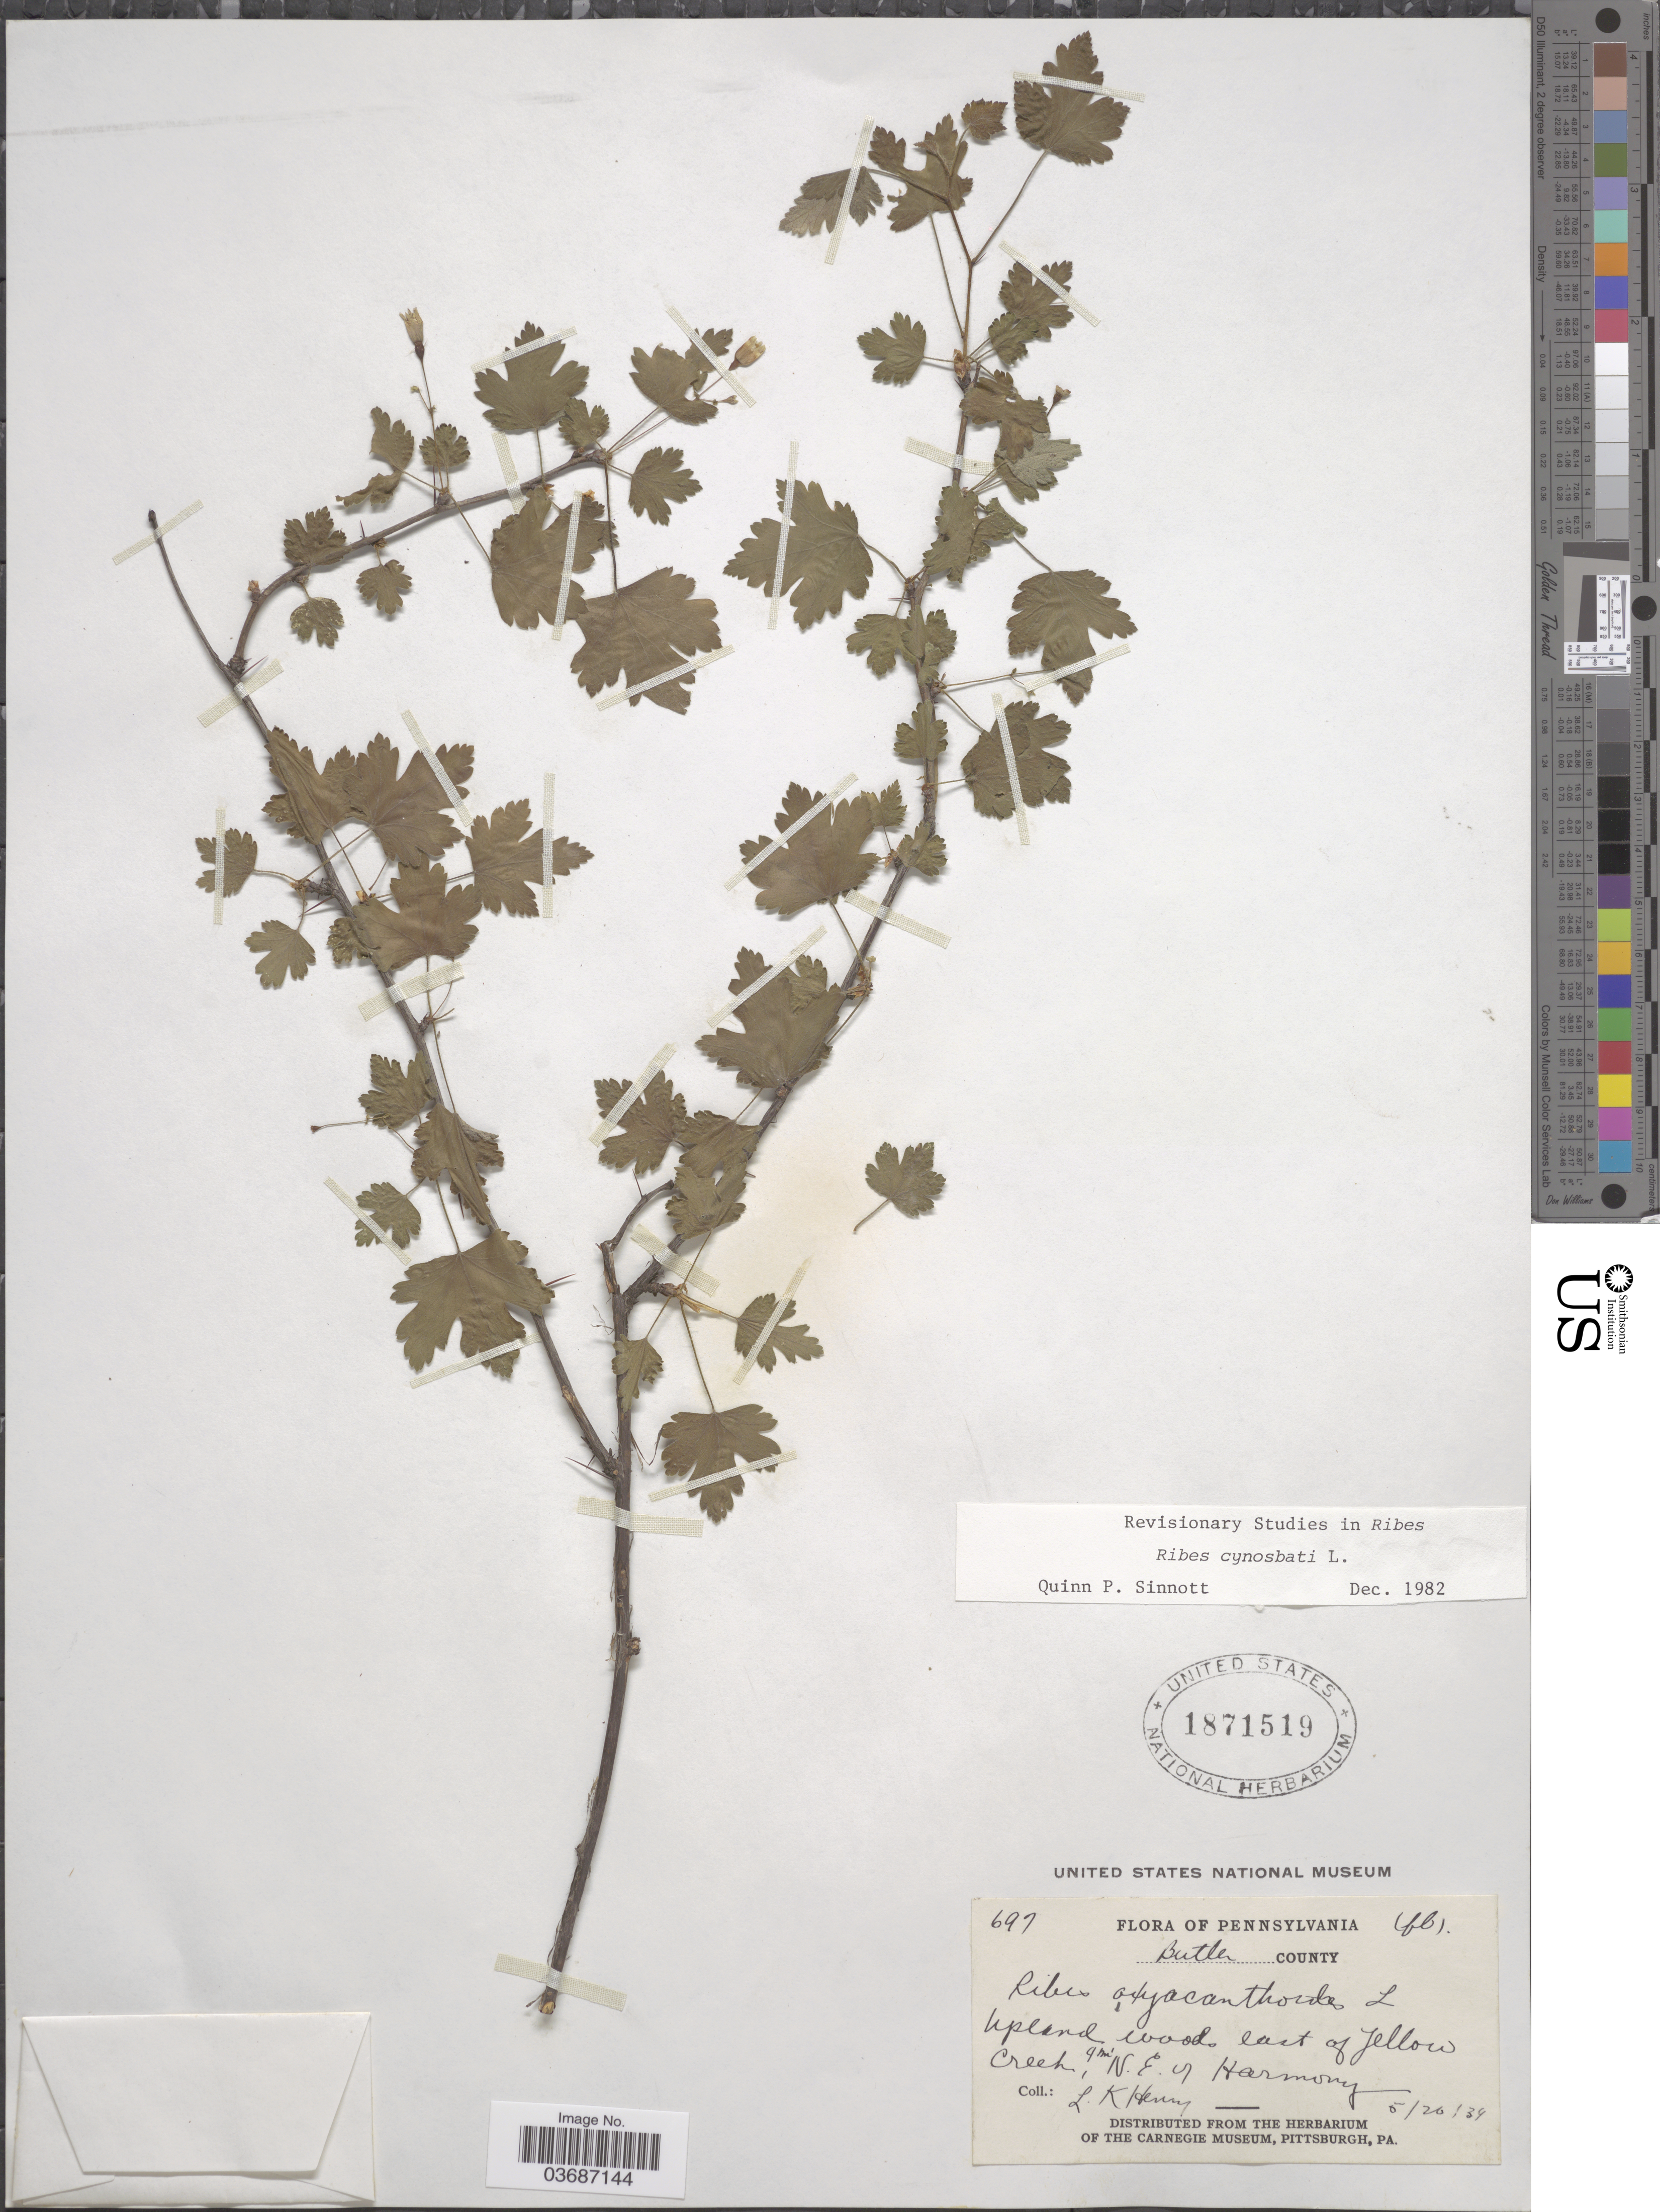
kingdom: Plantae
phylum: Tracheophyta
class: Magnoliopsida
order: Saxifragales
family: Grossulariaceae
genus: Ribes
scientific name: Ribes cynosbati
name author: L.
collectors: L. K. Henry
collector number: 697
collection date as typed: Transcribed d/m/y: 20/5/34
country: United States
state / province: Pennsylvania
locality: Butler County. Upland woods east of Yellow Creek, 4 mi N.E. of Harmony.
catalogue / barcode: US 1871519